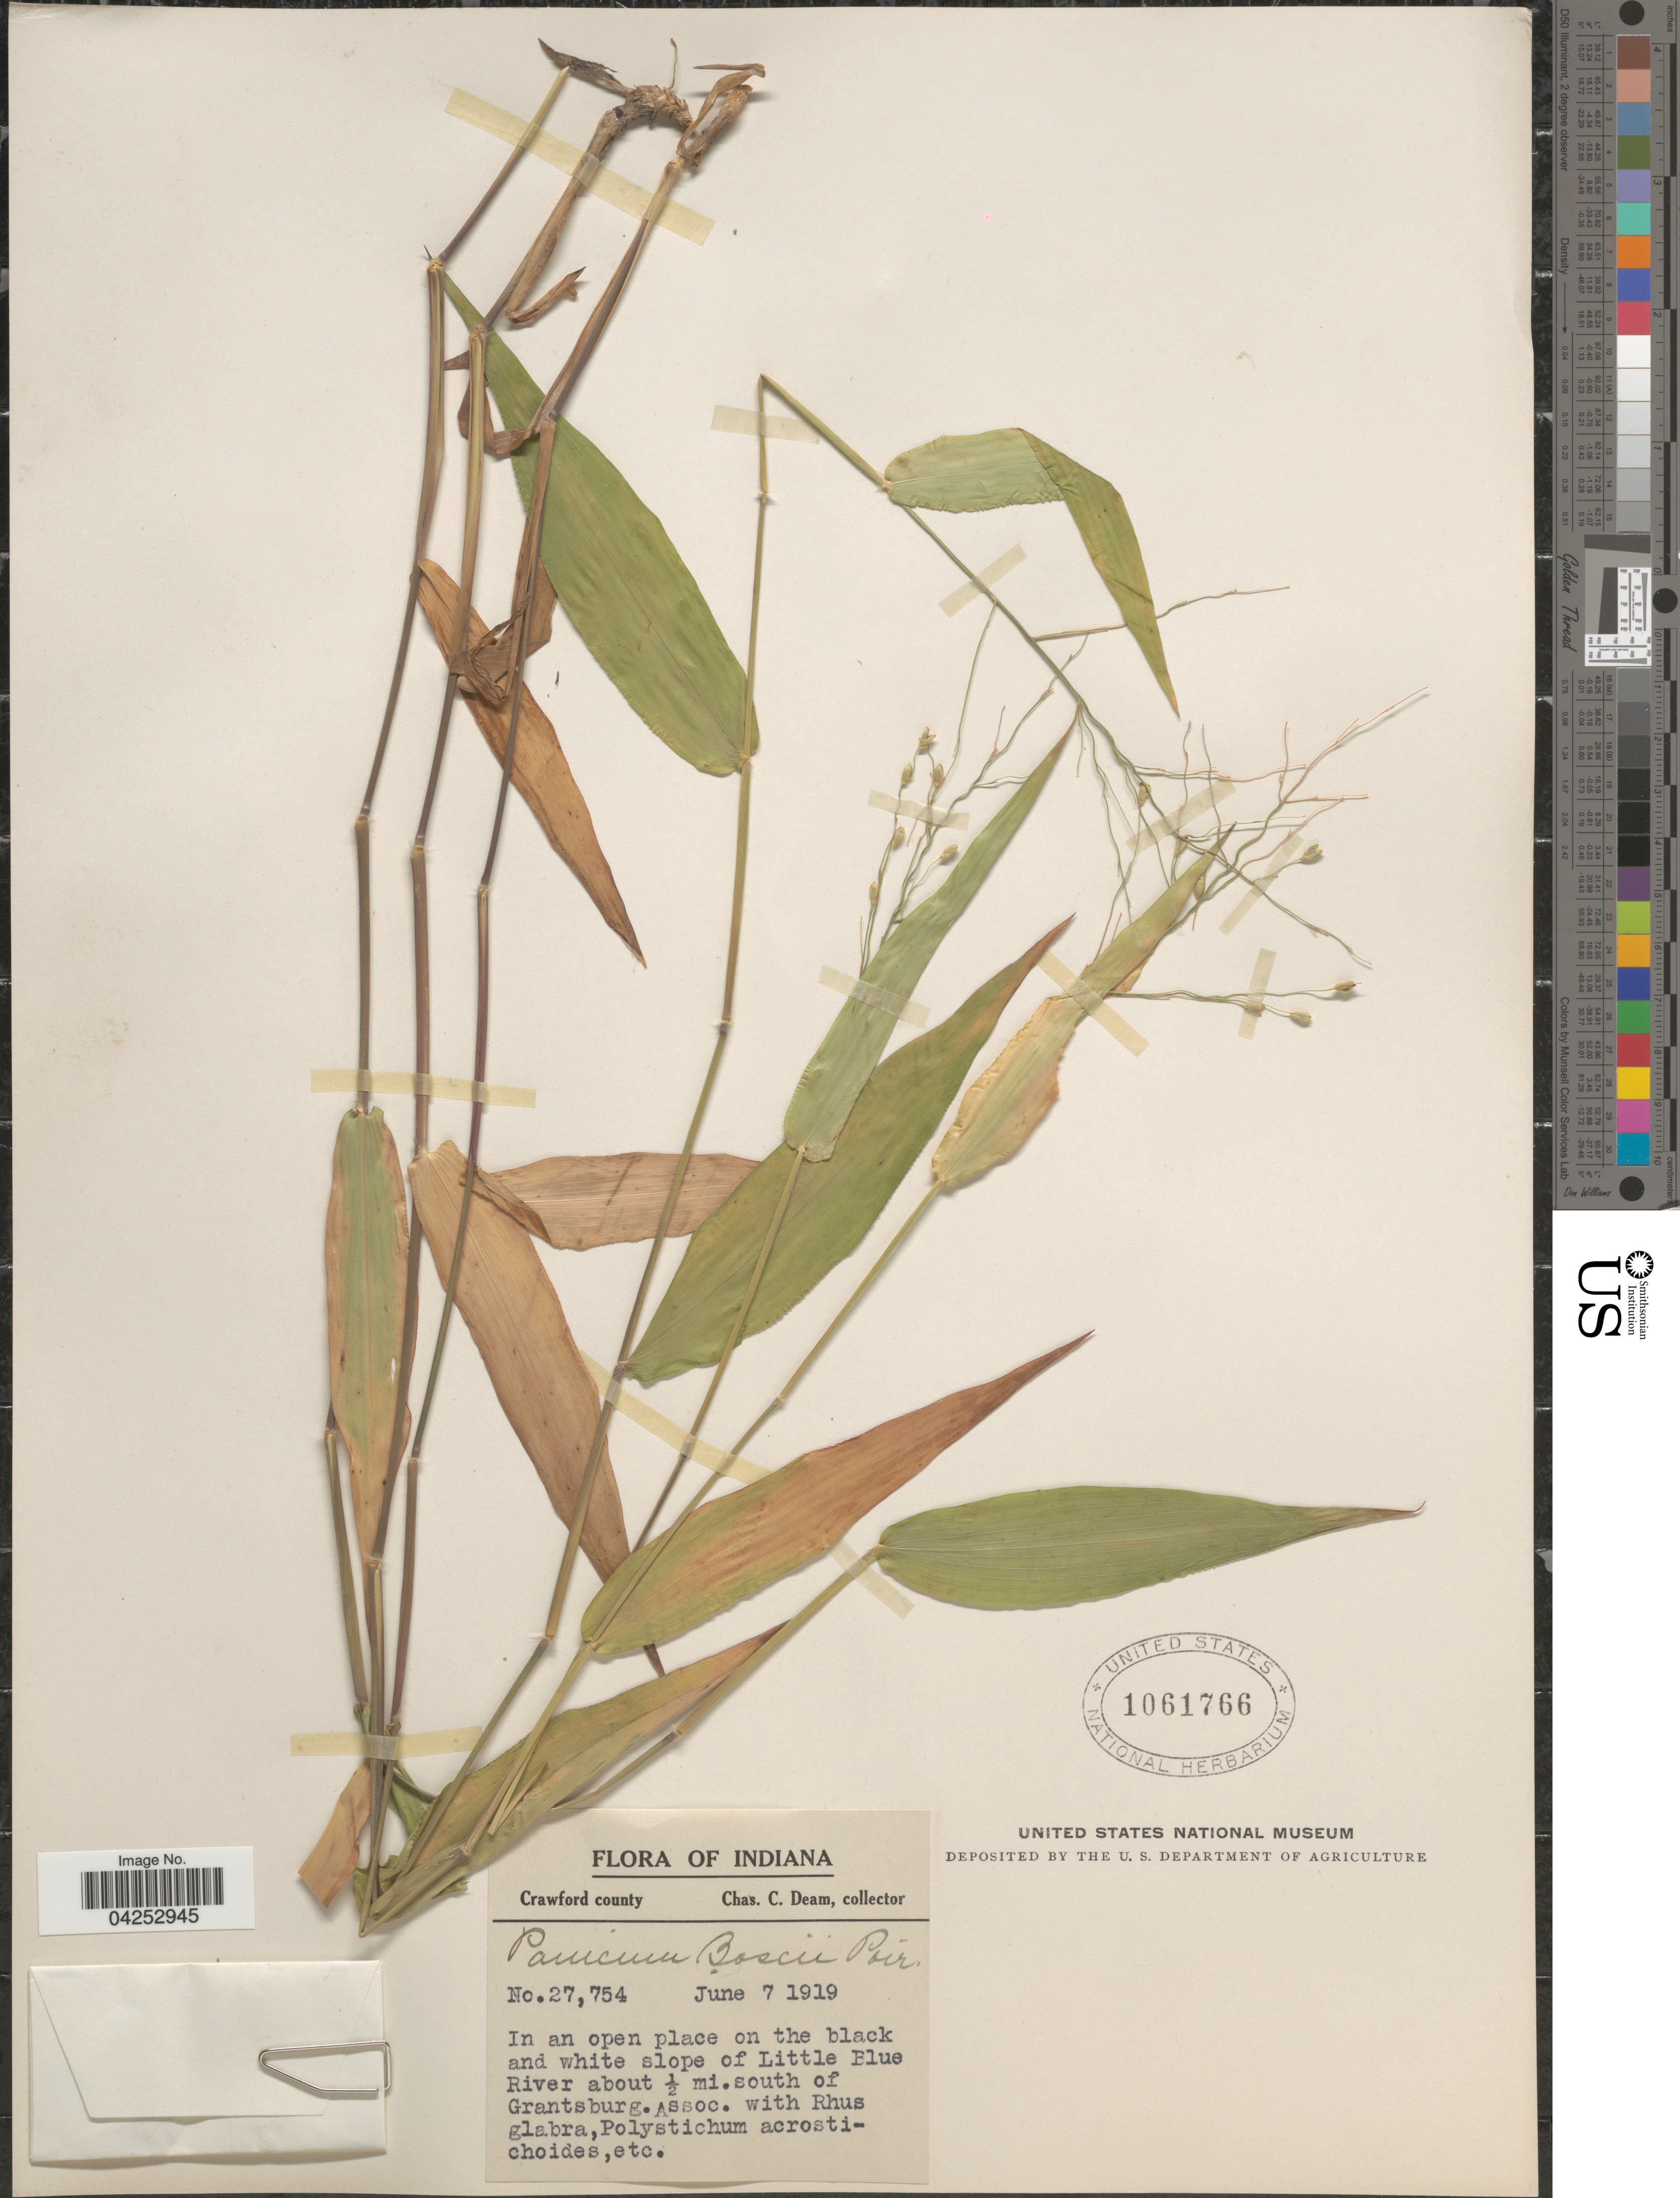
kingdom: Plantae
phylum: Tracheophyta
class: Liliopsida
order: Poales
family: Poaceae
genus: Dichanthelium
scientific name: Dichanthelium boscii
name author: (Poir.) Gould & C.A. Clark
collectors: C. C. Deam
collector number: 27754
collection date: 1919-06-07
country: United States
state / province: Indiana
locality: Crawford county. In an open place on the black and white slope of Little Blue River about ½ mi.south of Grantsburg.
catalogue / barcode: US 1061766